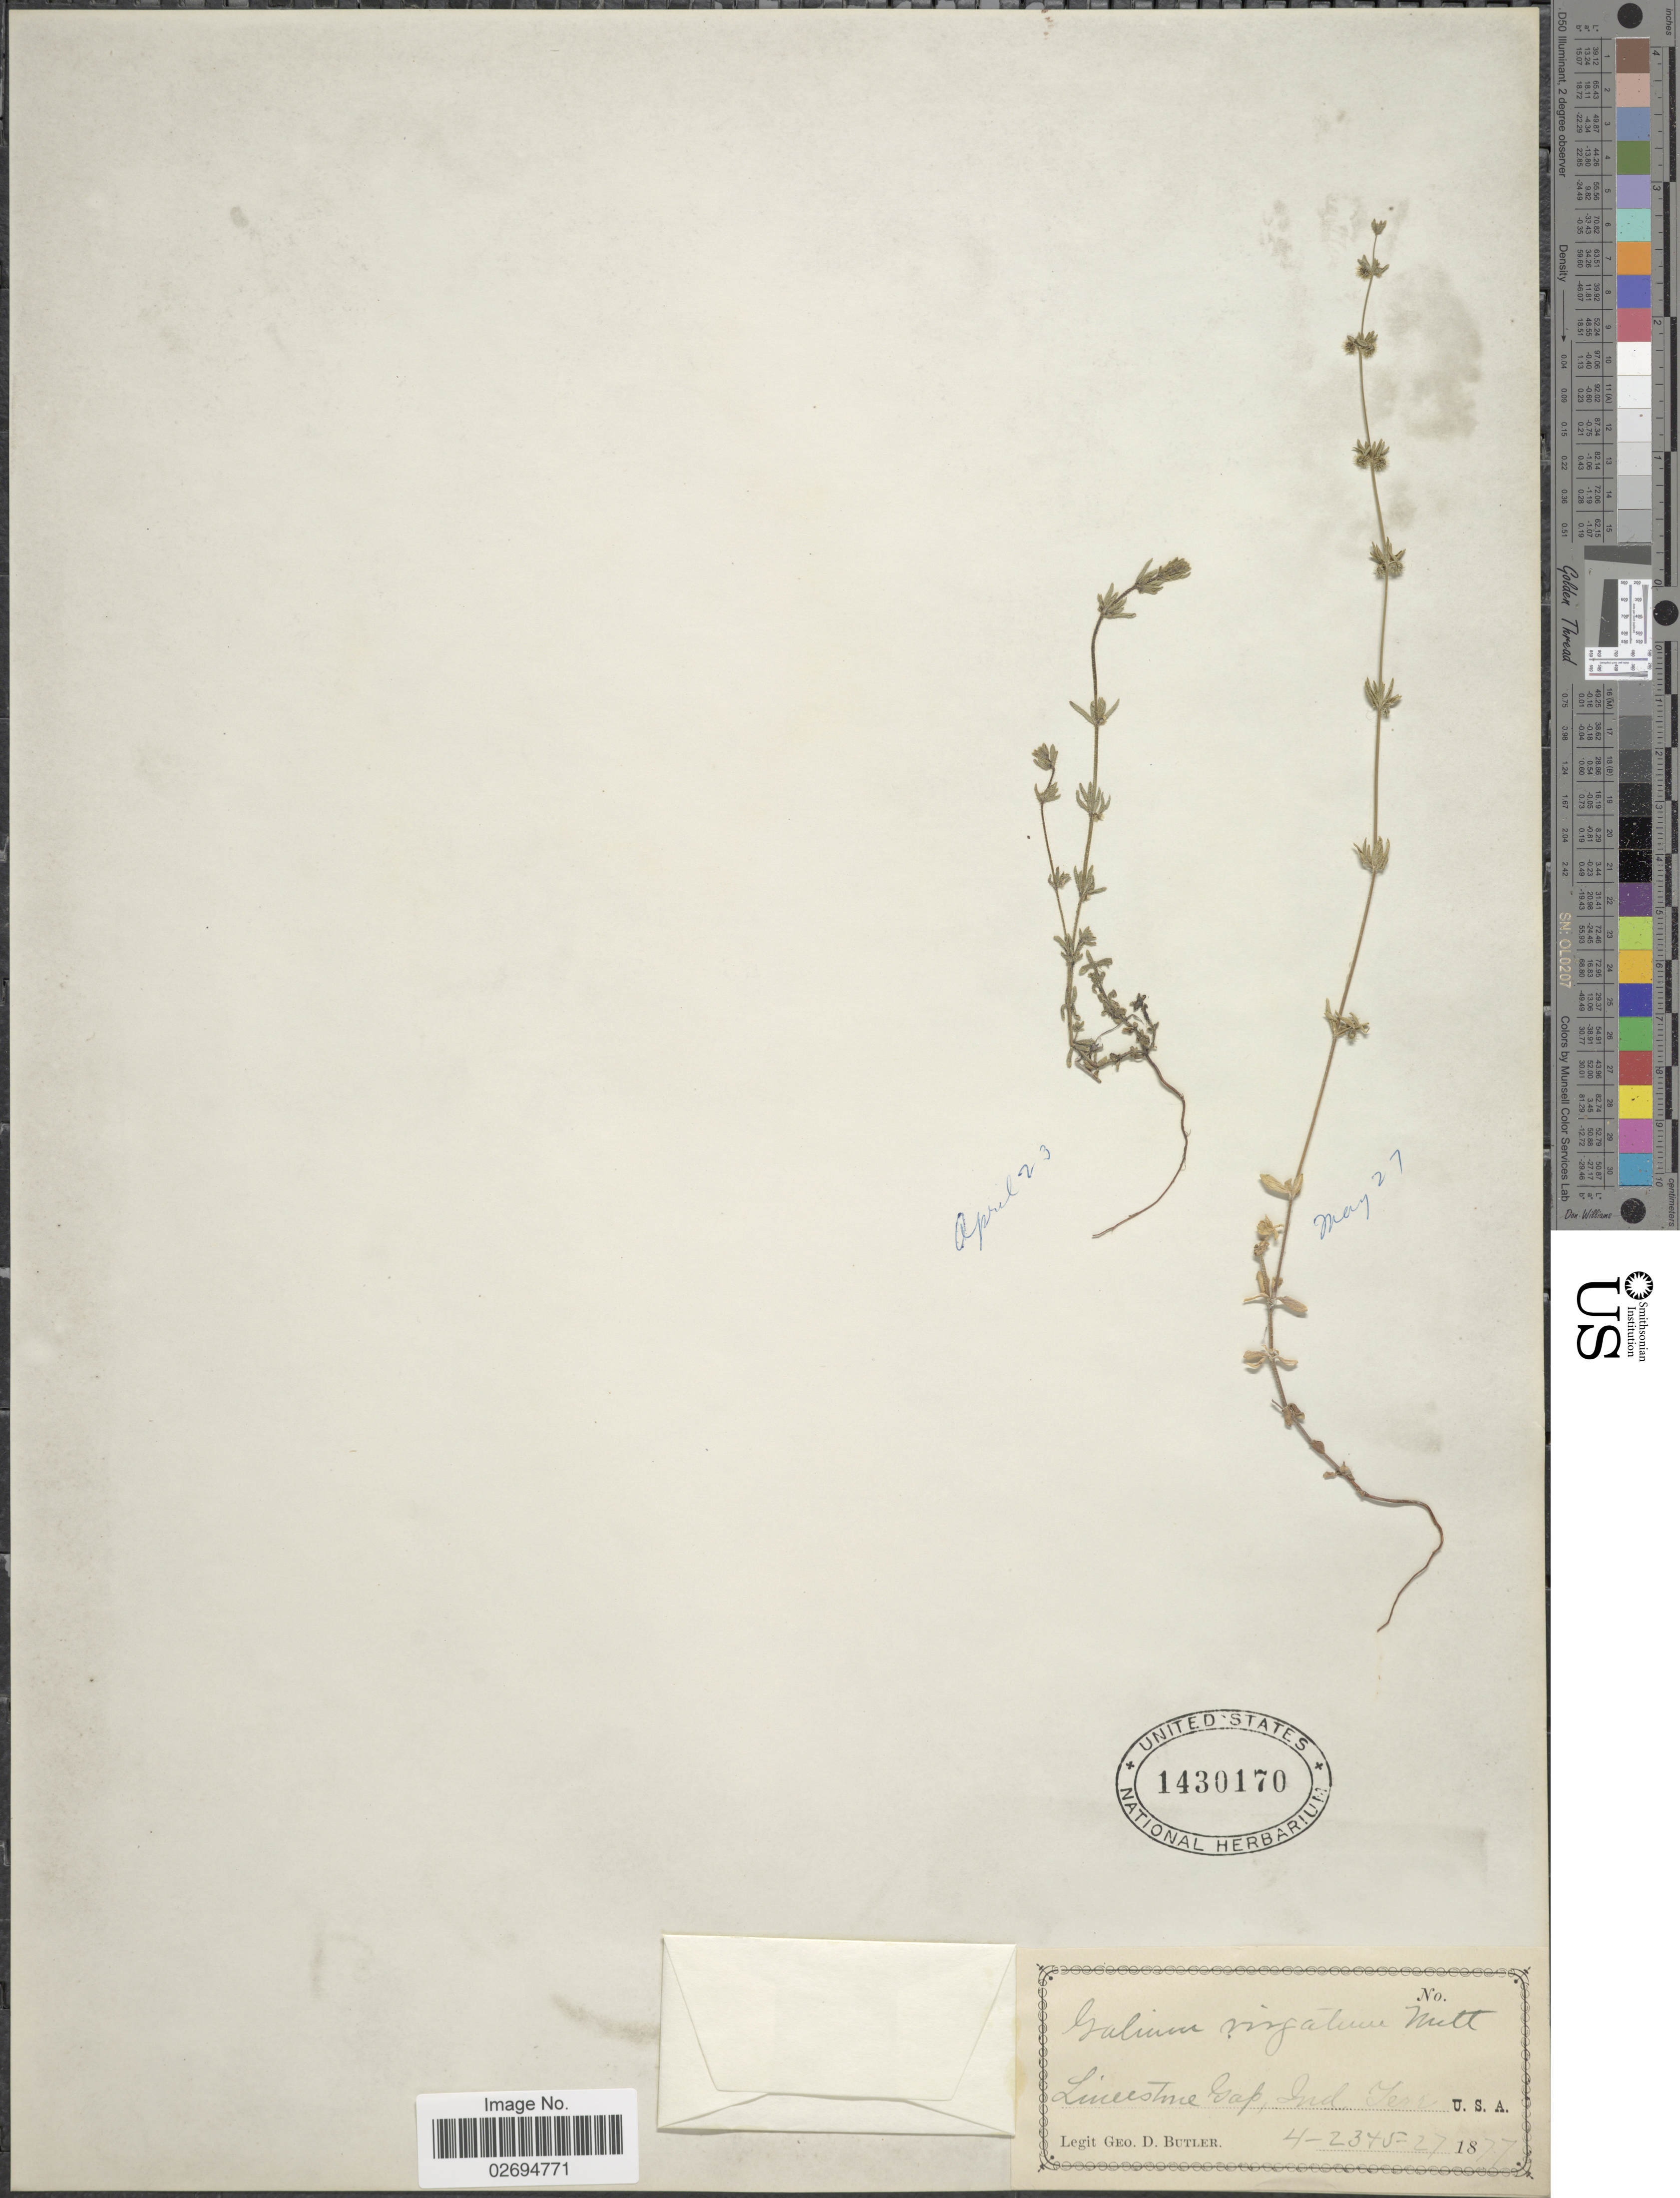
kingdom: Plantae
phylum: Tracheophyta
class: Magnoliopsida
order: Gentianales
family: Rubiaceae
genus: Galium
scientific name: Galium virgatum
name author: Nutt.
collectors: G. D. Butler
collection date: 1877-04-23/1877-05-27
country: United States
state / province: Indiana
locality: Limestone Gap, Ind. Terr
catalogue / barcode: US 1430170